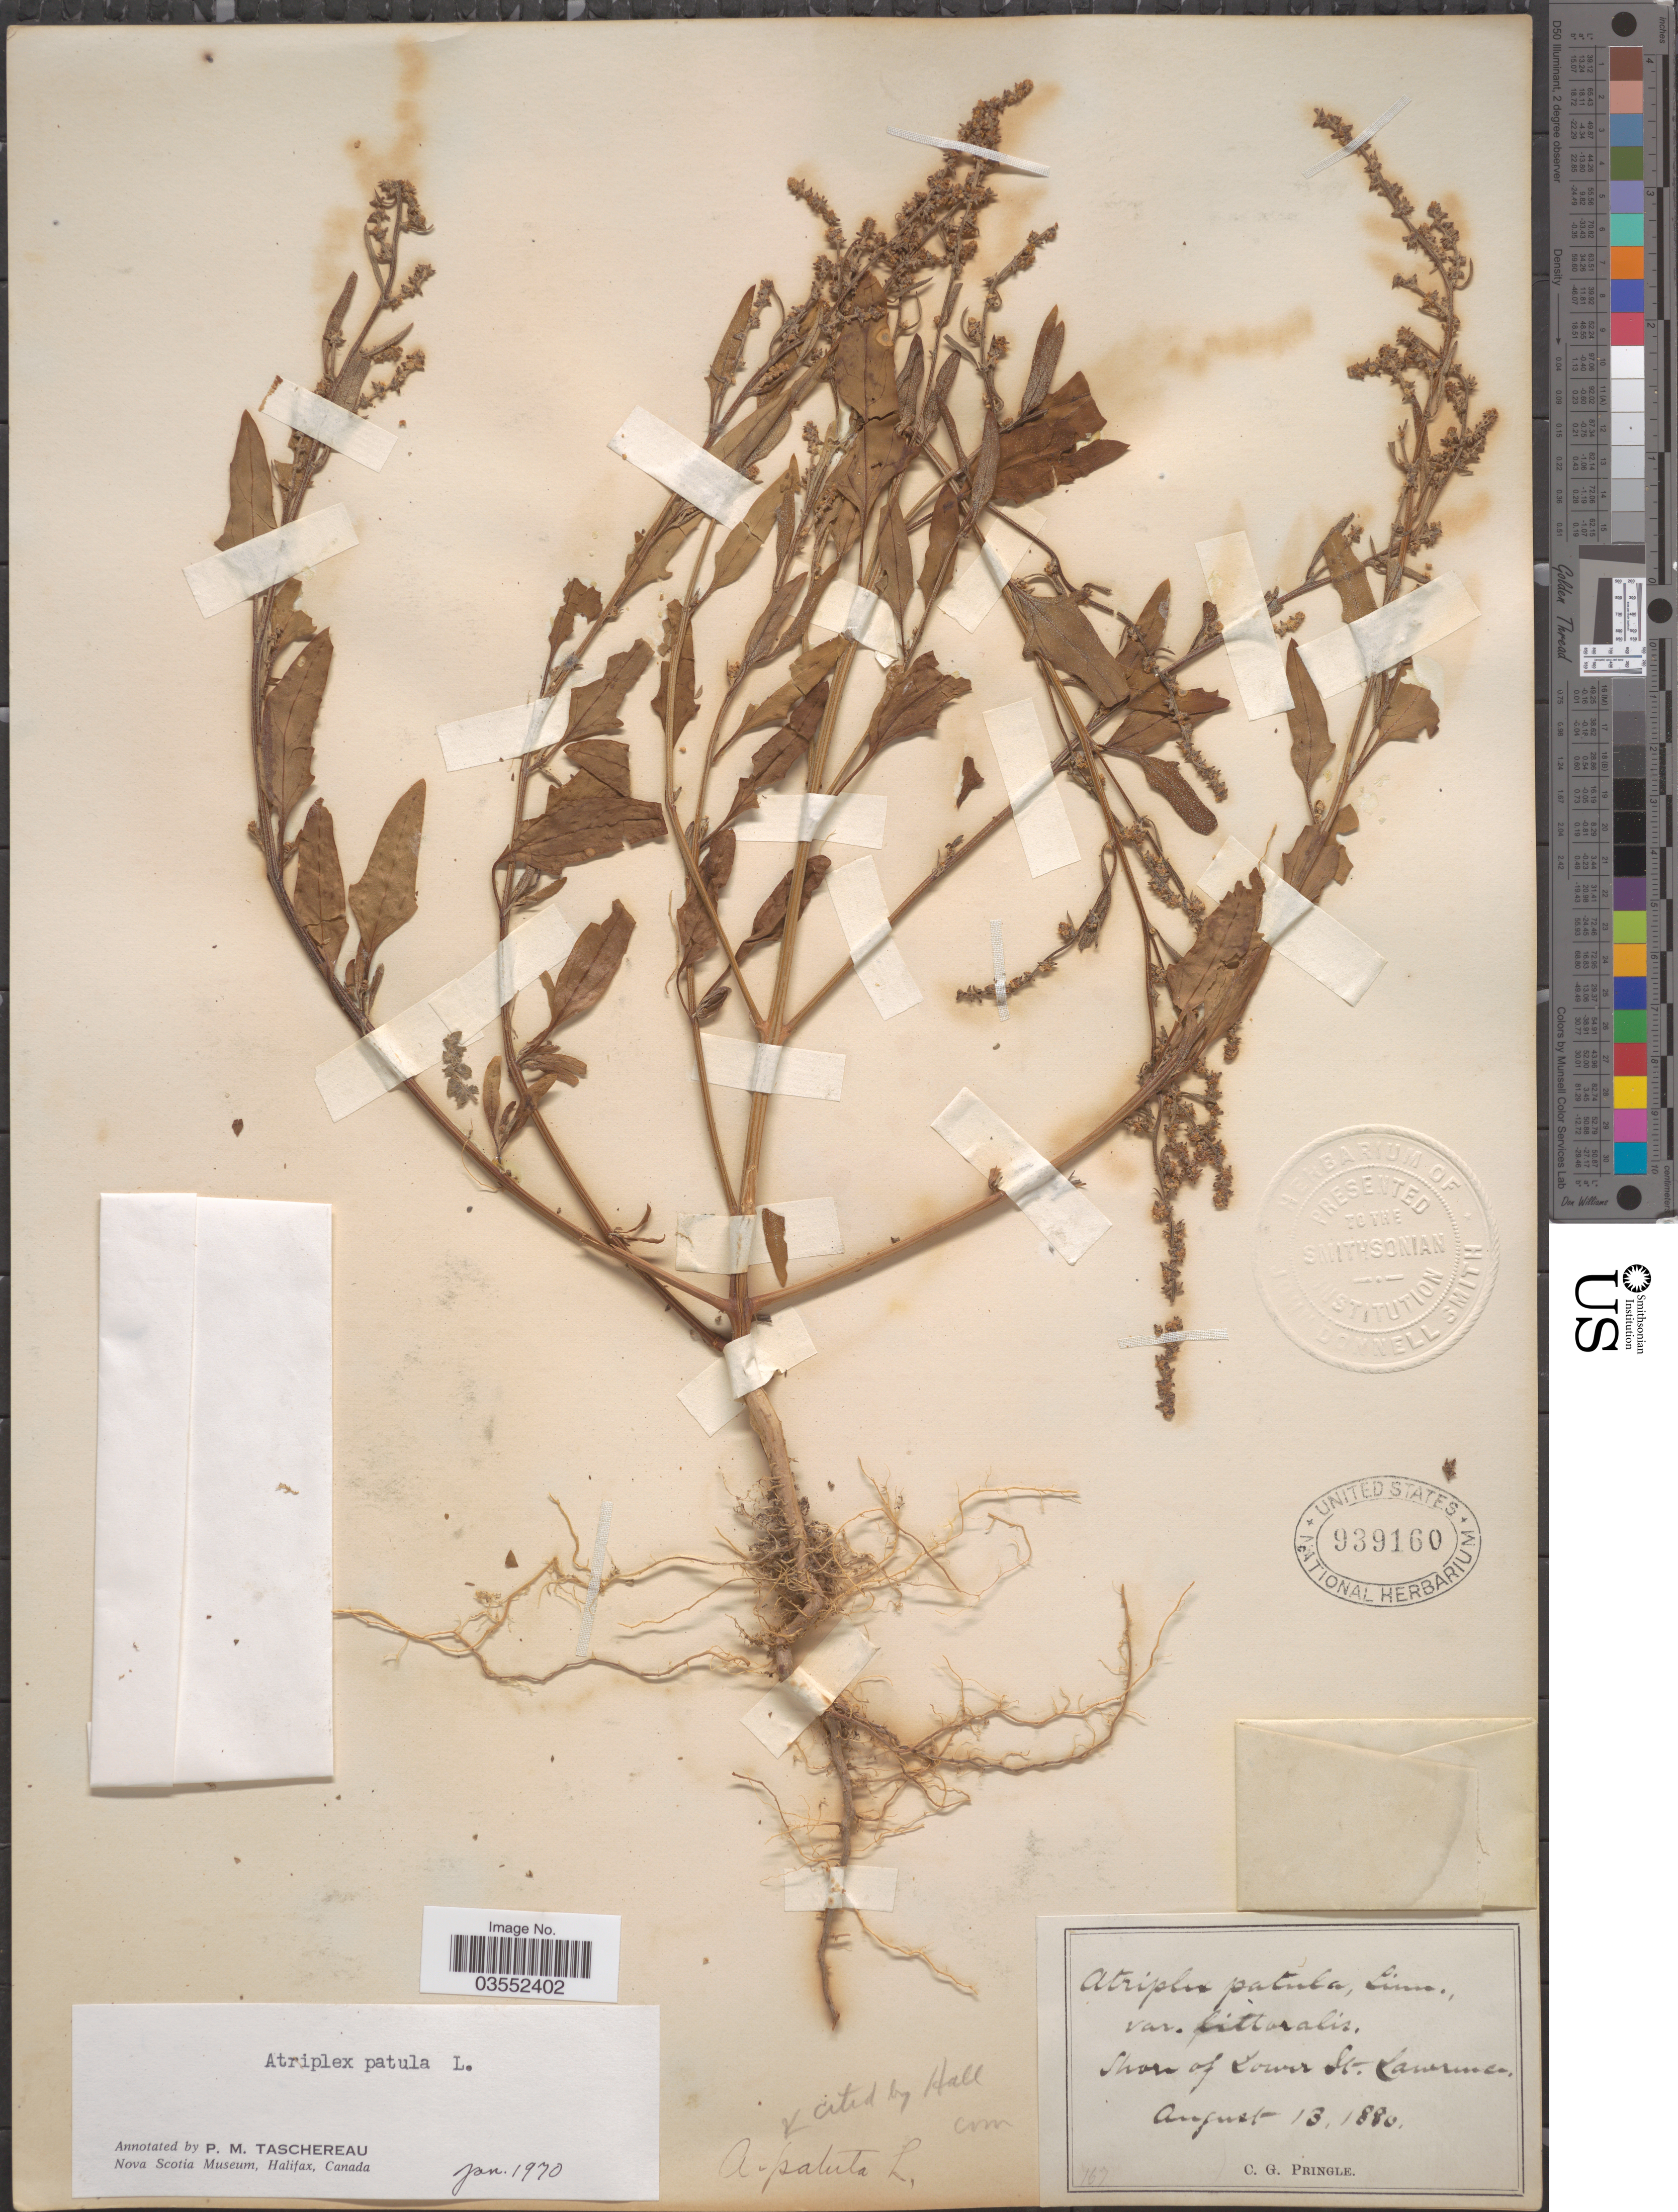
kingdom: Plantae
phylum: Tracheophyta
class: Magnoliopsida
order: Caryophyllales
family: Amaranthaceae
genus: Atriplex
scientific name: Atriplex patula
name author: L.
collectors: C. G. Pringle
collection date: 1880-08-13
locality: Shore of Lower St. Lawrence.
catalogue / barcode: US 939160